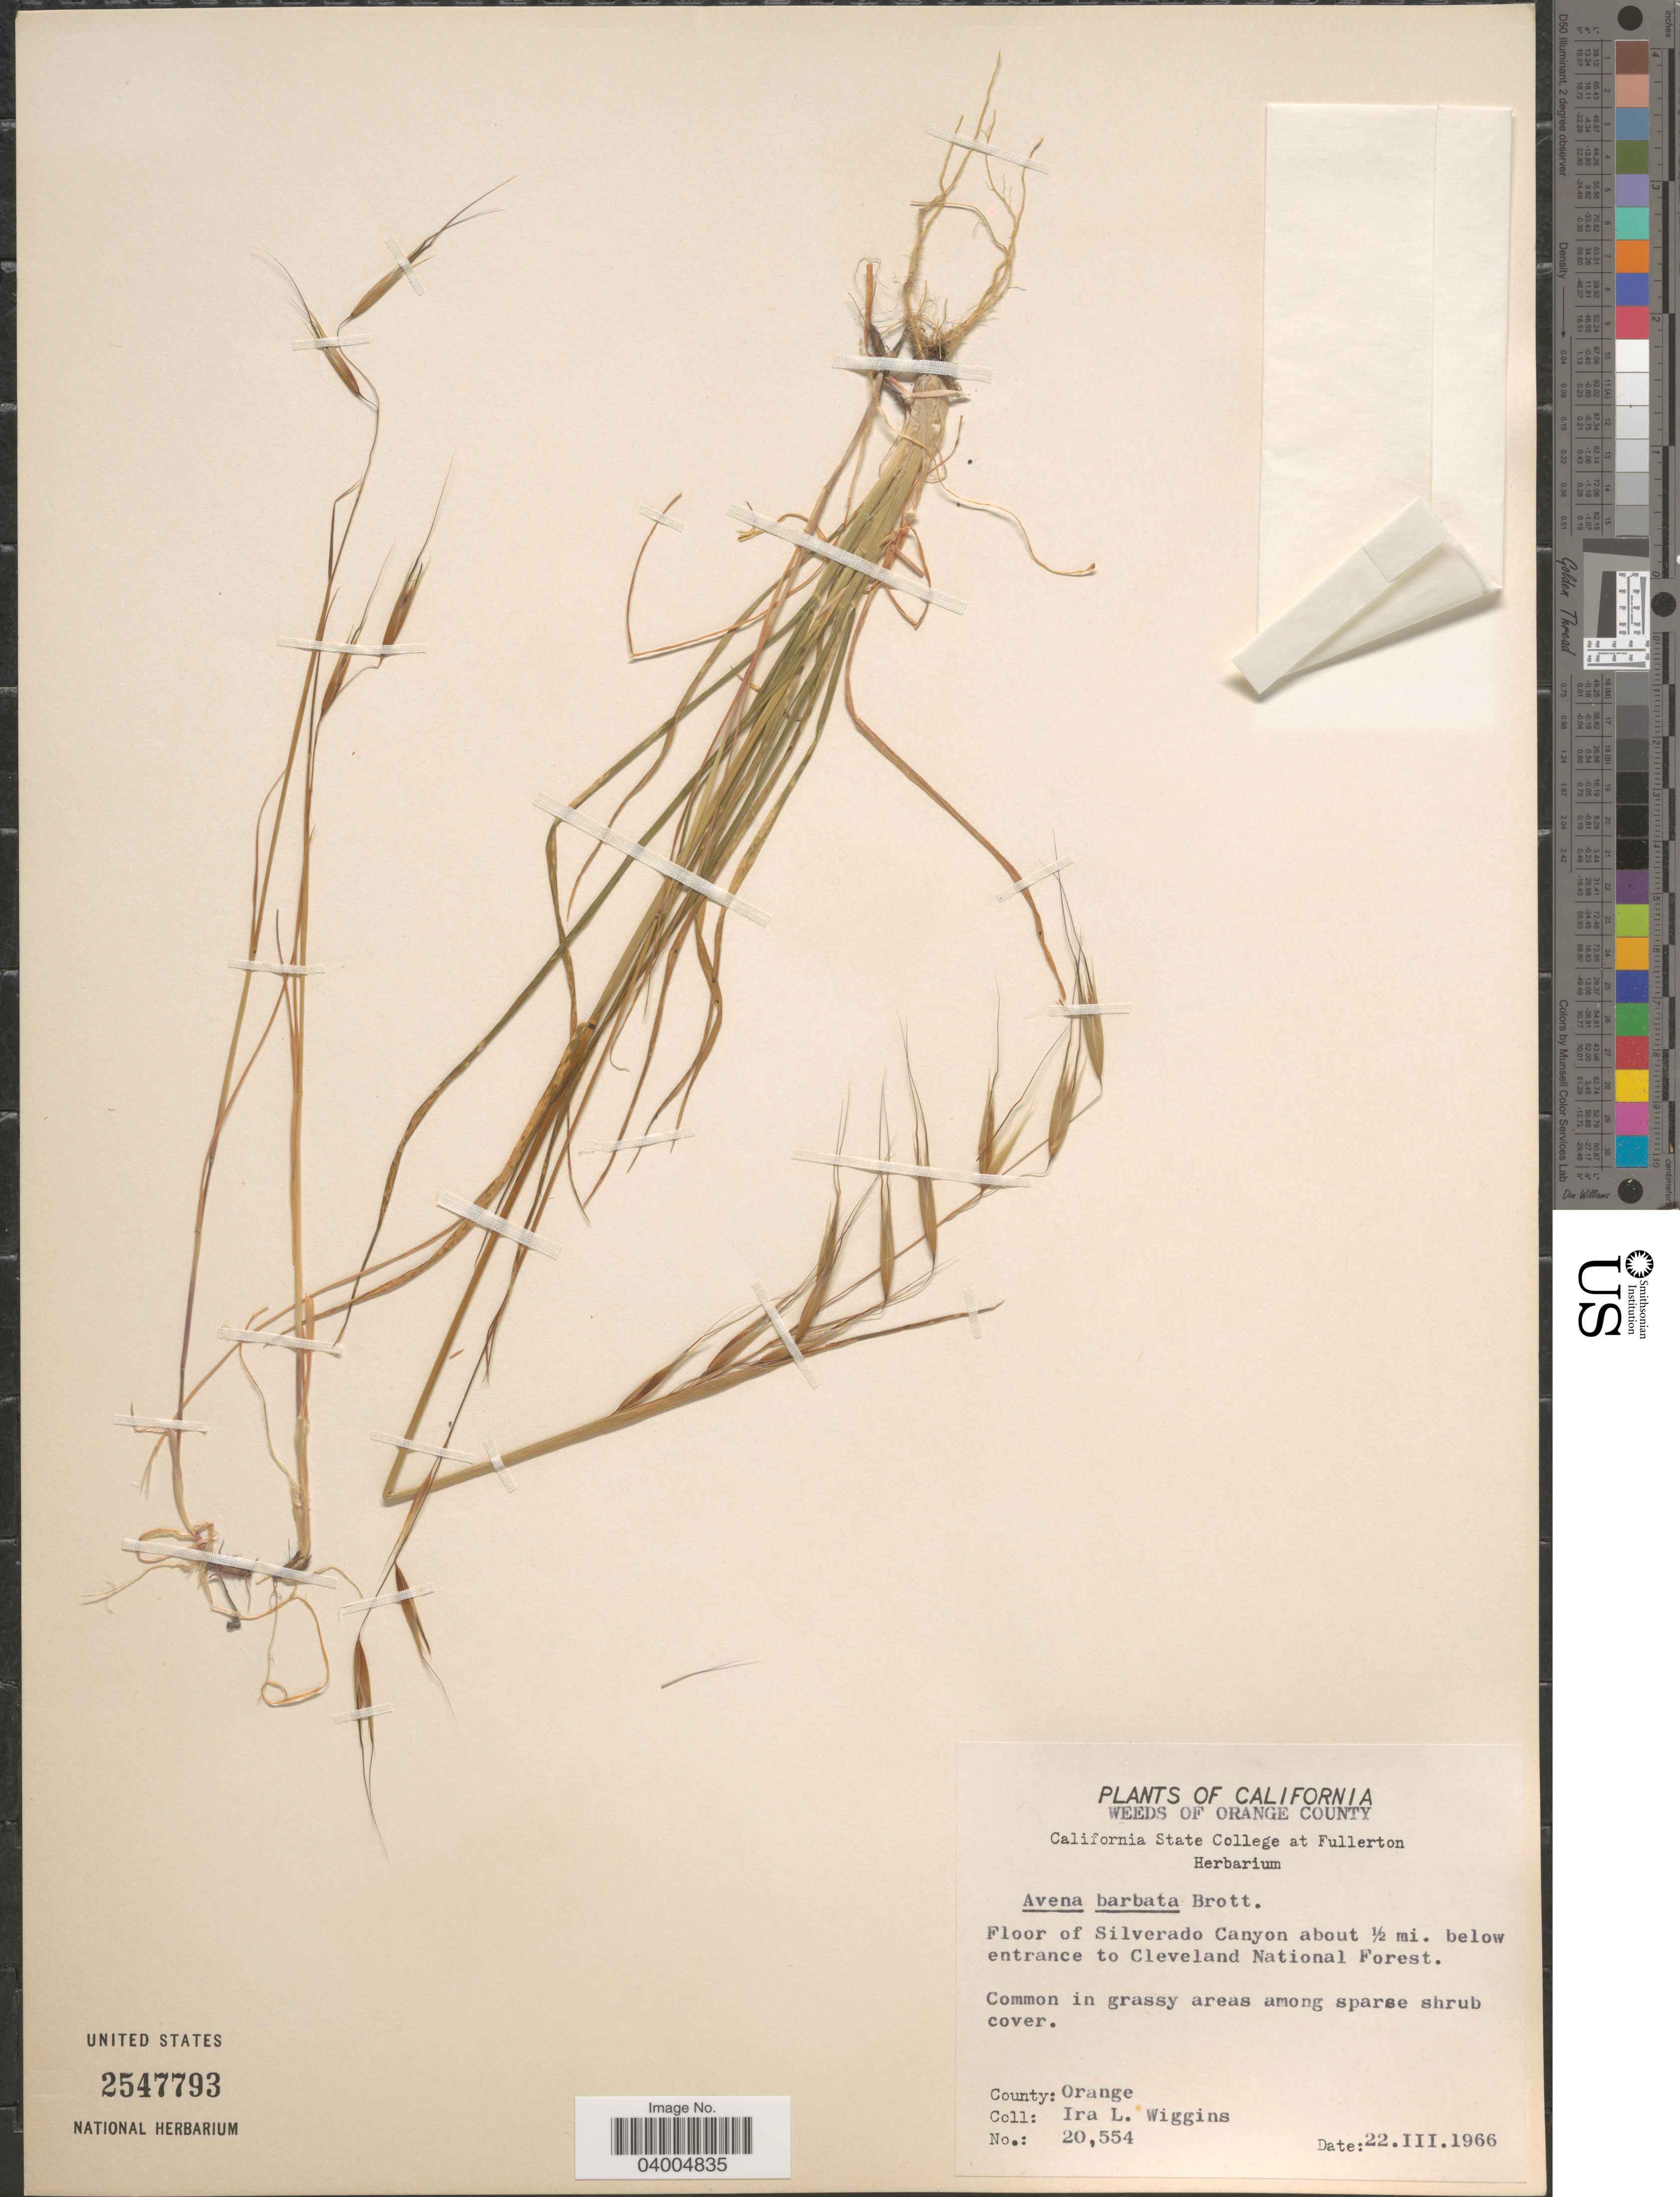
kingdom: Plantae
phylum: Tracheophyta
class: Liliopsida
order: Poales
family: Poaceae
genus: Avena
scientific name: Avena barbata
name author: Pott ex Link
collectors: I. L. Wiggins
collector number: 20554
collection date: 1966-03-22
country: United States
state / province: California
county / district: Orange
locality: Orange County. Floor of Silverado Canyon about ½ mi. below entrance to Cleveland National Forest.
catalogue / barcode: US 2547793